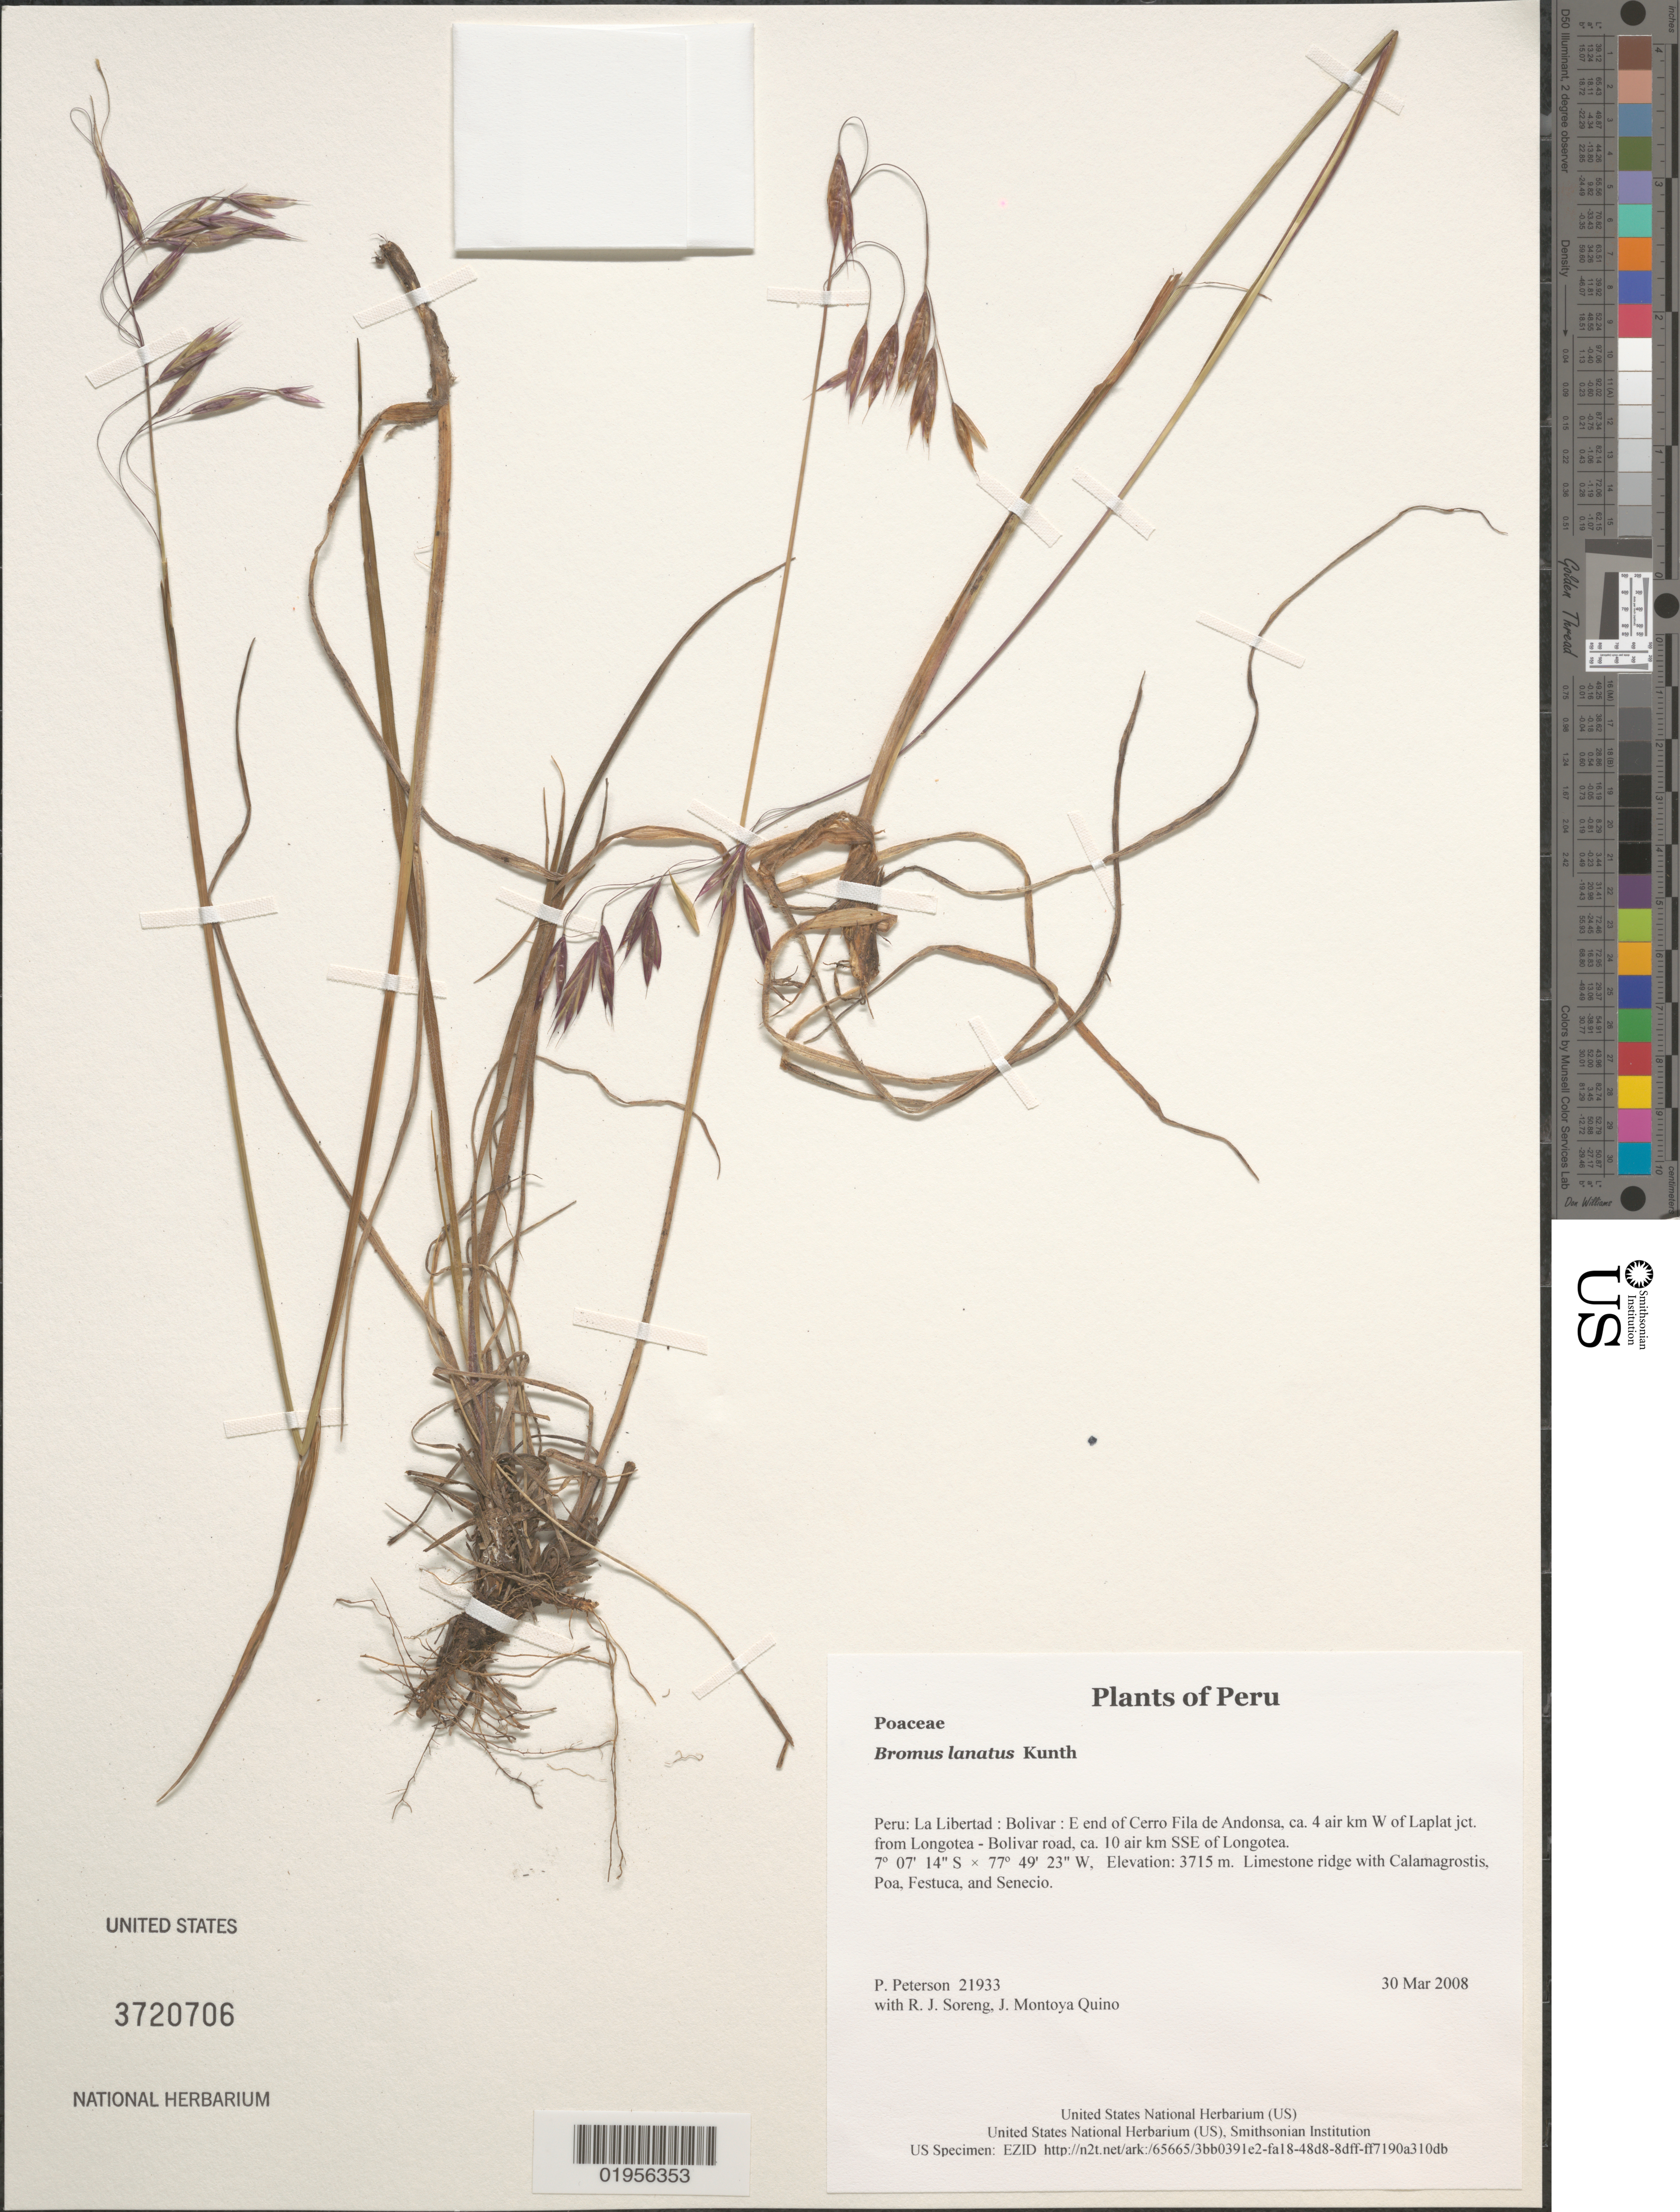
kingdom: Plantae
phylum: Tracheophyta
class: Liliopsida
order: Poales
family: Poaceae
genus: Bromus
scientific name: Bromus lanatus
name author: Kunth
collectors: P. M. Peterson, R. J. Soreng & J. Montoya Quino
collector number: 21933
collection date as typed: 30 Mar 2008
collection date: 2008-03-30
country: Peru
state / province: La Libertad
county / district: Bolívar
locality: E end of Cerro Fila de Andonsa, ca. 4 air km W of Laplat jct. from Longotea - Bolivar road, ca. 10 air km SSE of Longotea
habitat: Limestone ridge with Calamagrostis, Poa, Festuca, and Senecio.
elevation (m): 3715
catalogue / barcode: US 3720706